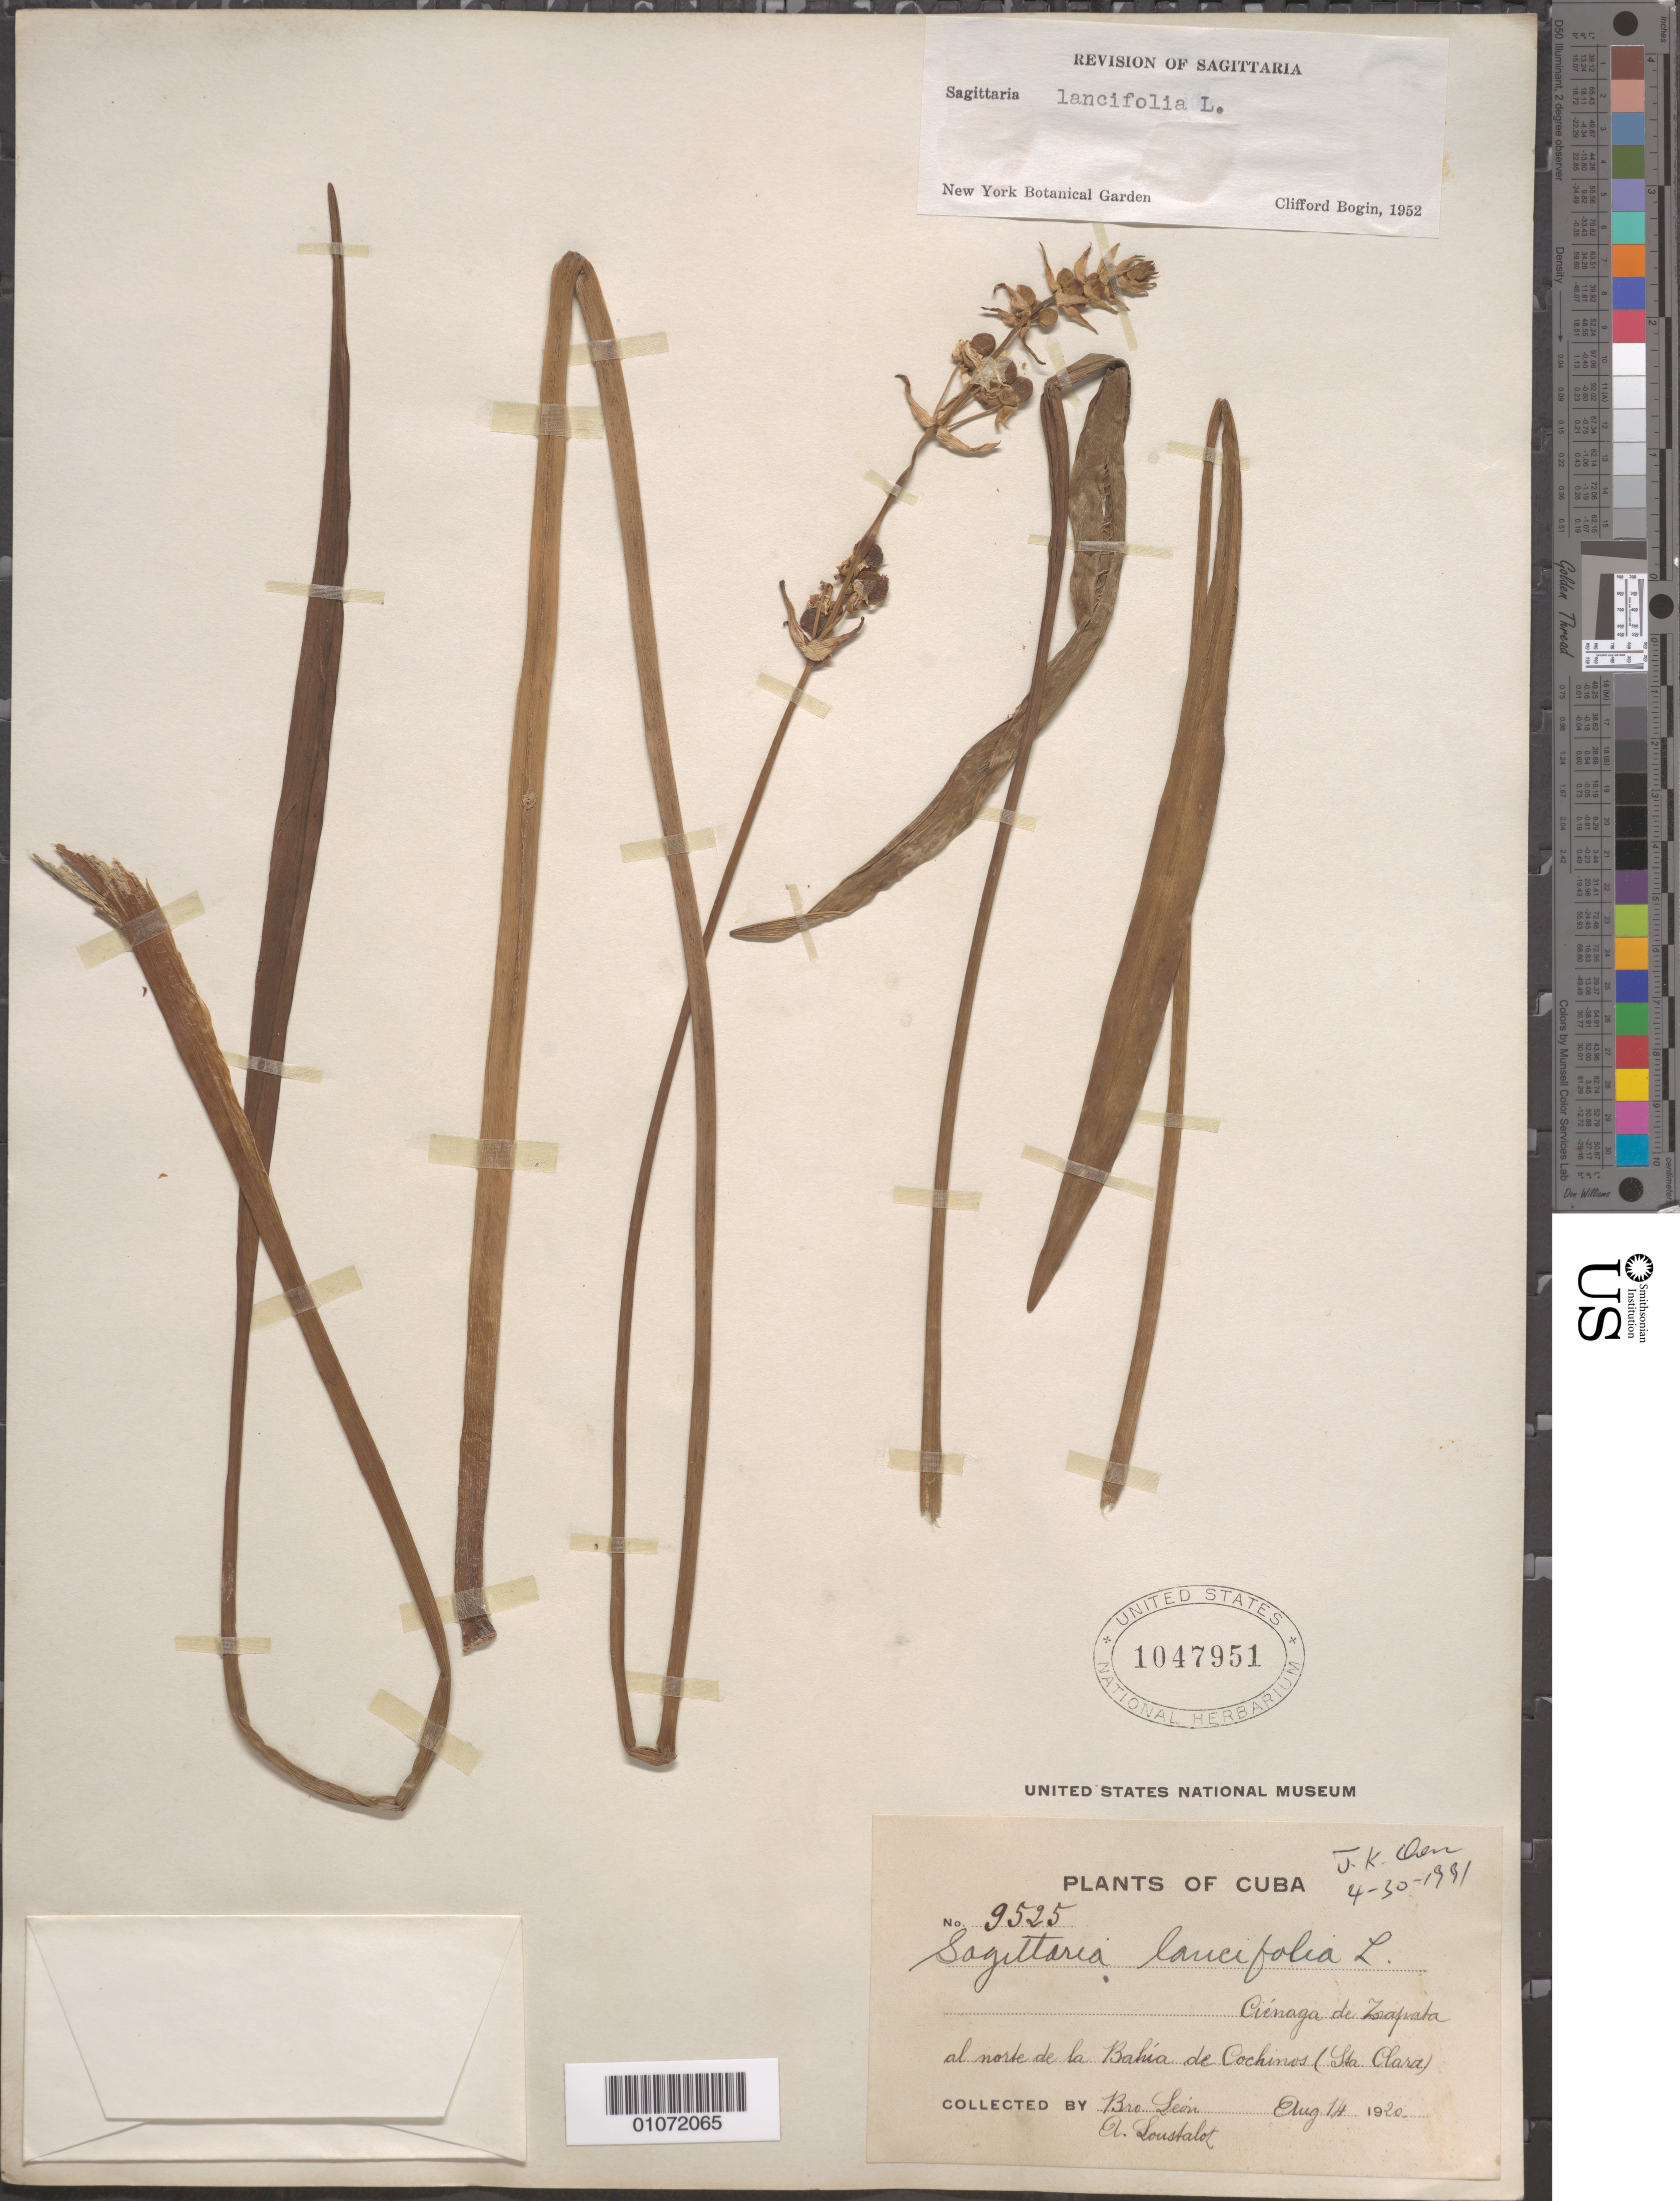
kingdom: Plantae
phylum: Tracheophyta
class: Liliopsida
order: Alismatales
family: Alismataceae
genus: Sagittaria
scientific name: Sagittaria lancifolia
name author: L.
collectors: Bro. León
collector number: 9525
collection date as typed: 14 Aug 1920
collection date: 1920-08-14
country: Cuba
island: Cuba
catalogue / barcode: US 1047951